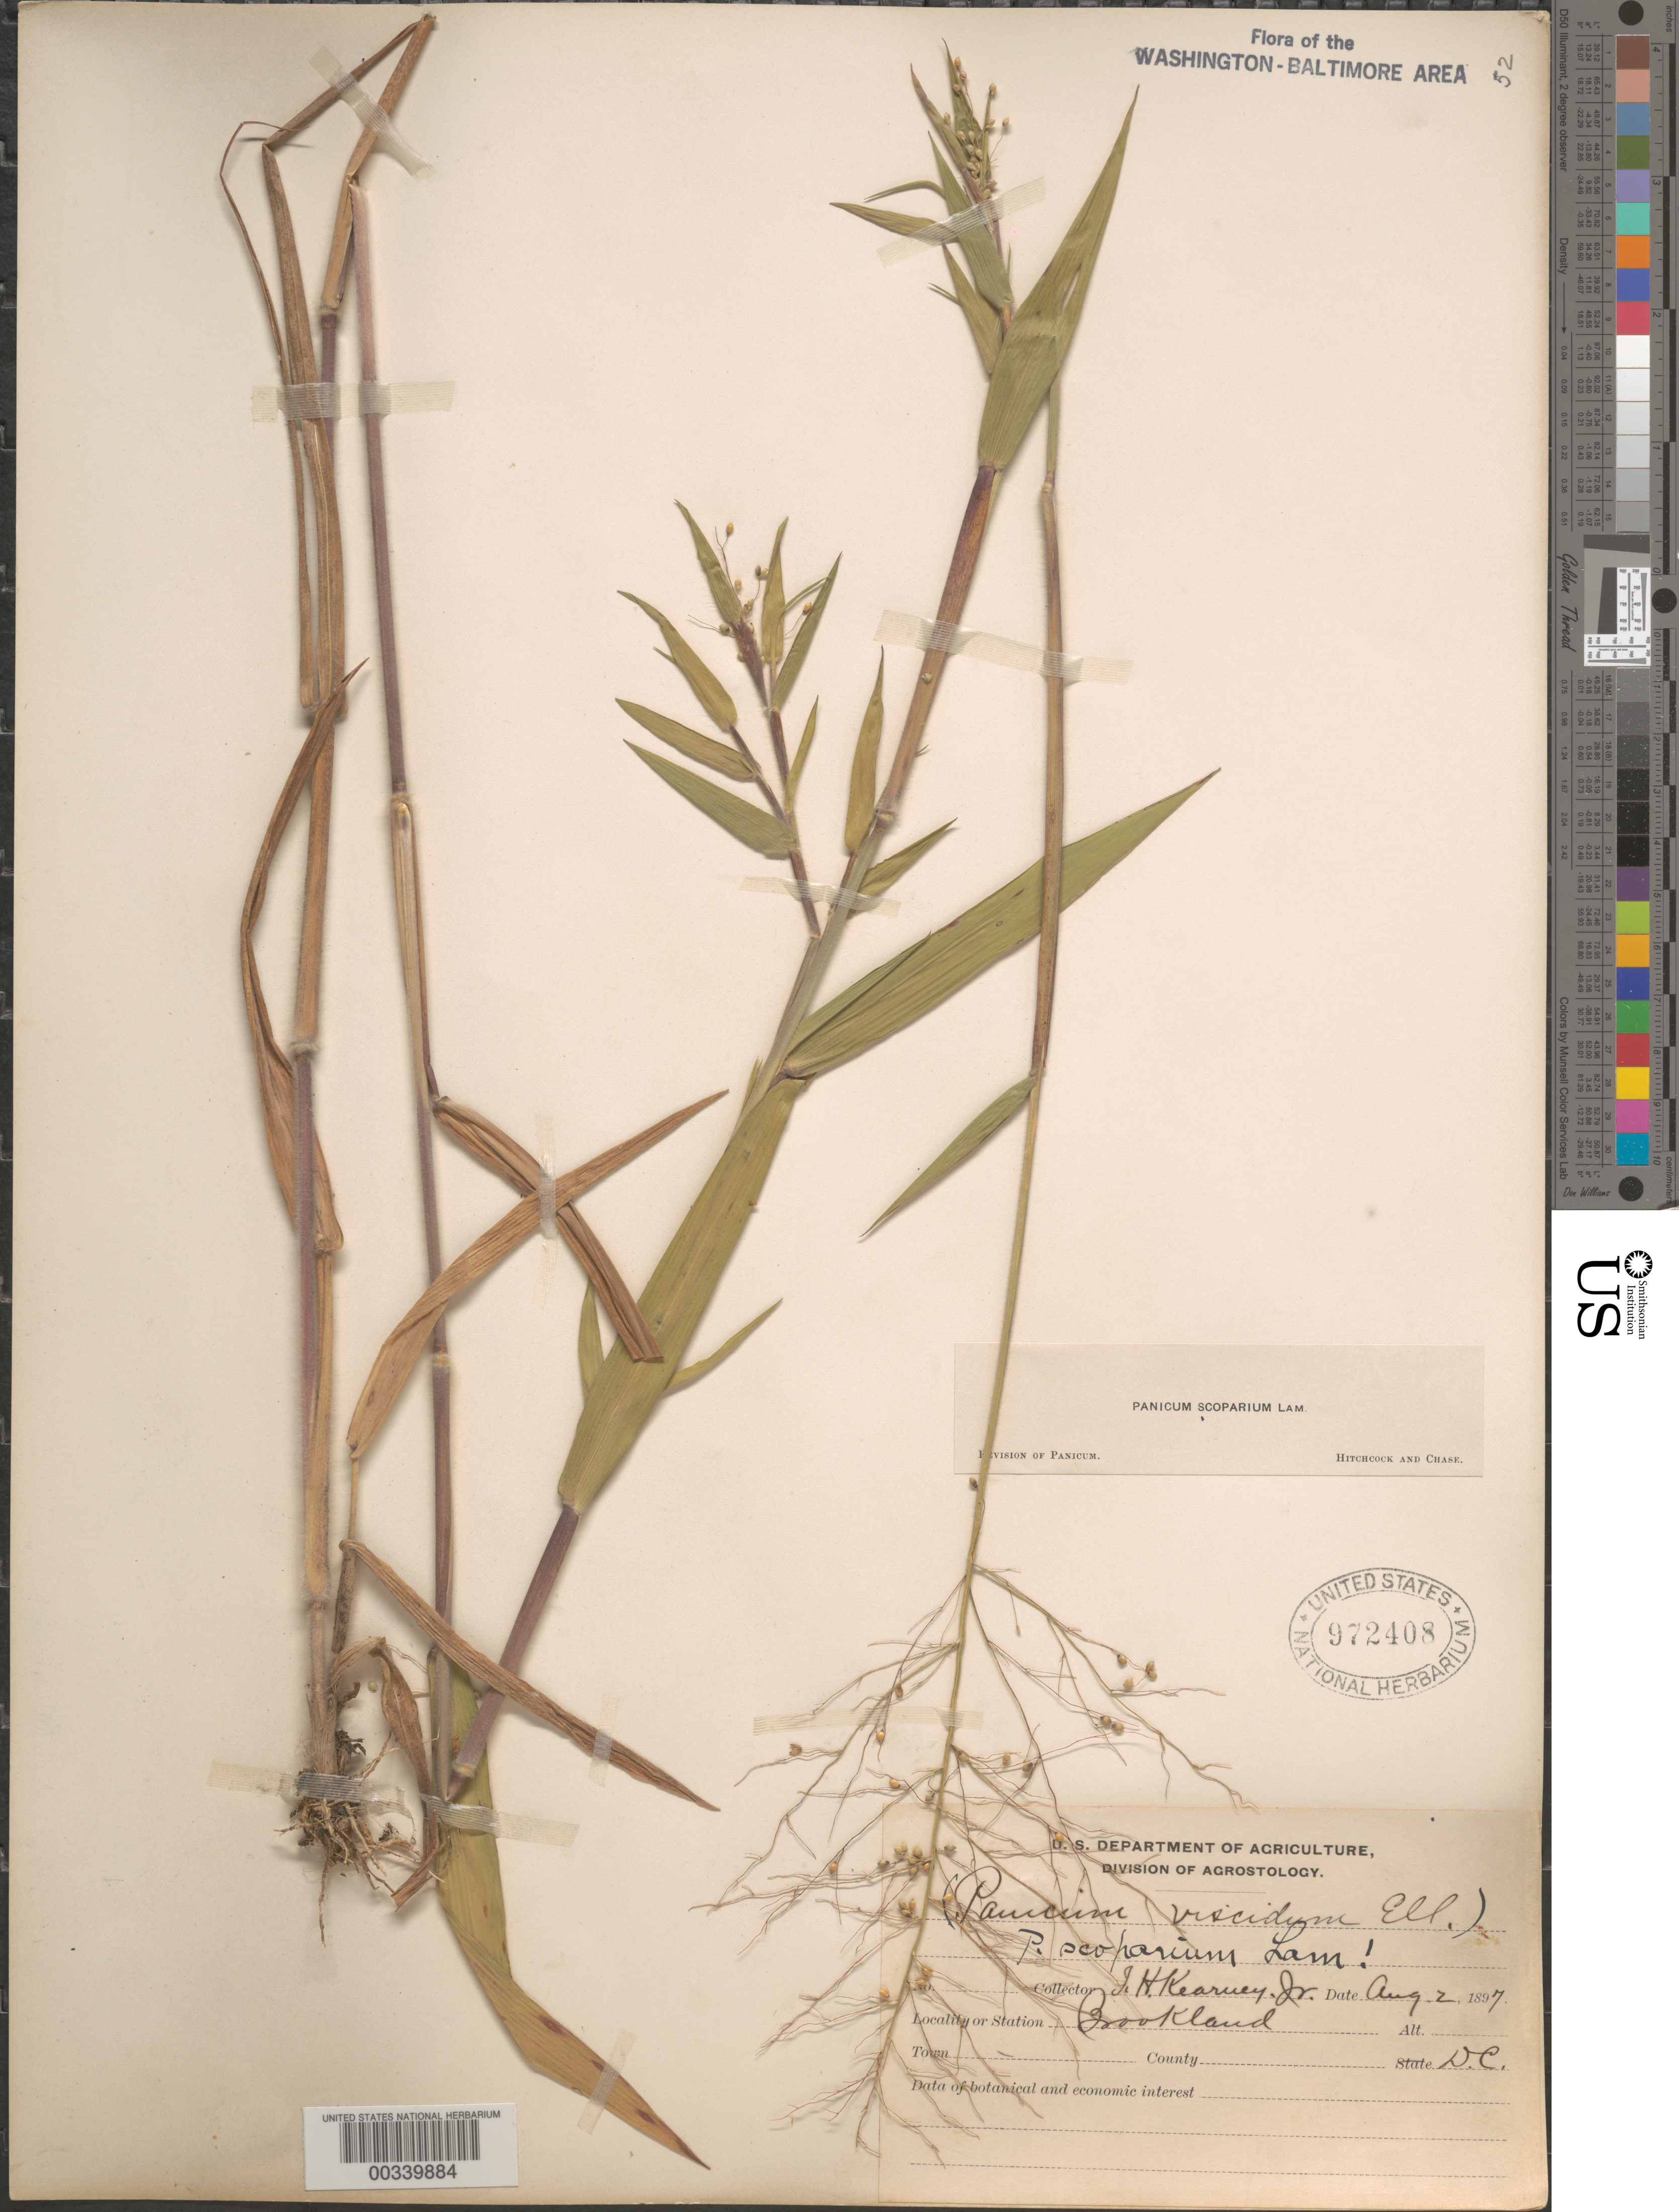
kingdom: Plantae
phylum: Tracheophyta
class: Liliopsida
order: Poales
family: Poaceae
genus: Dichanthelium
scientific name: Dichanthelium scoparium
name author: (Lam.) Gould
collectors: T. H. Kearney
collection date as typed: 02 Aug 1897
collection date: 1897-08-02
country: United States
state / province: District of Columbia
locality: Brookland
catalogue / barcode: US 972408